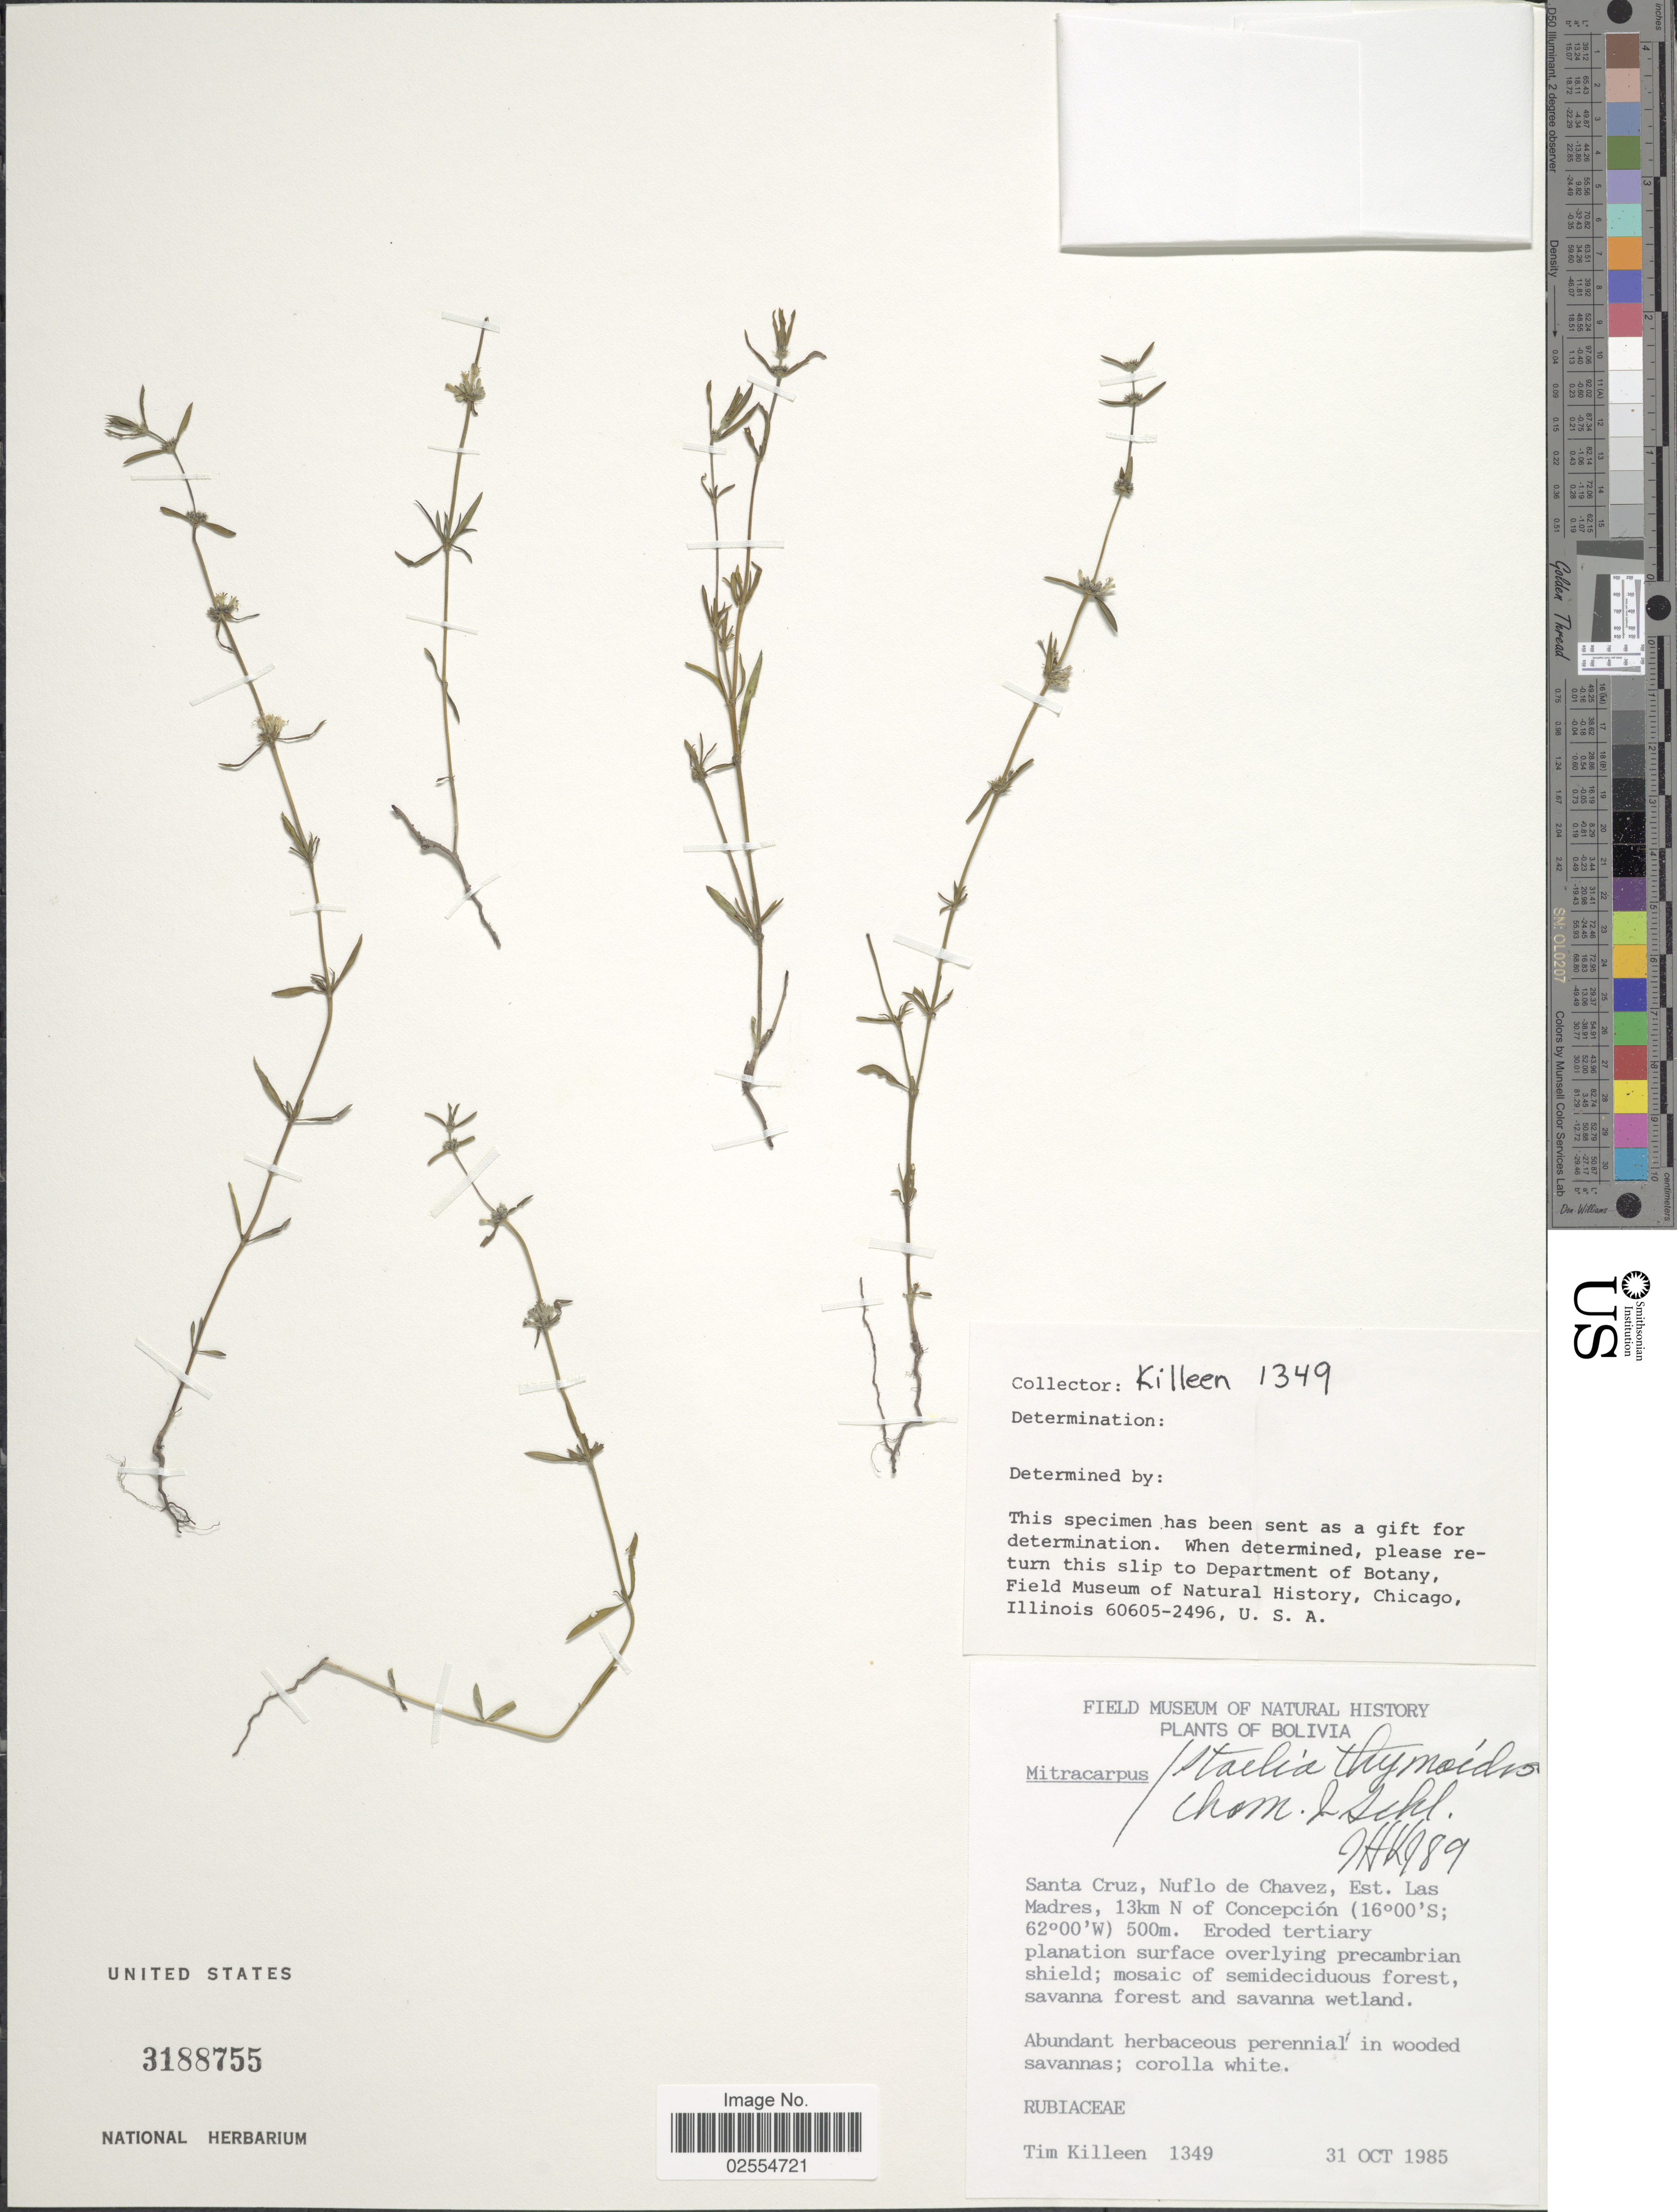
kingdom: Plantae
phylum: Tracheophyta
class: Magnoliopsida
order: Gentianales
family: Rubiaceae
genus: Staelia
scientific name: Staelia thymoides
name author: Cham. & Schltdl.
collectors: T. J. Killeen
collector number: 1349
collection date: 1985-10-31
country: Bolivia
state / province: Santa Cruz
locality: Nuflo de Chavez, Est. Las Madres, 13km N of Concepcion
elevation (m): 500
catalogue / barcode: US 3188755